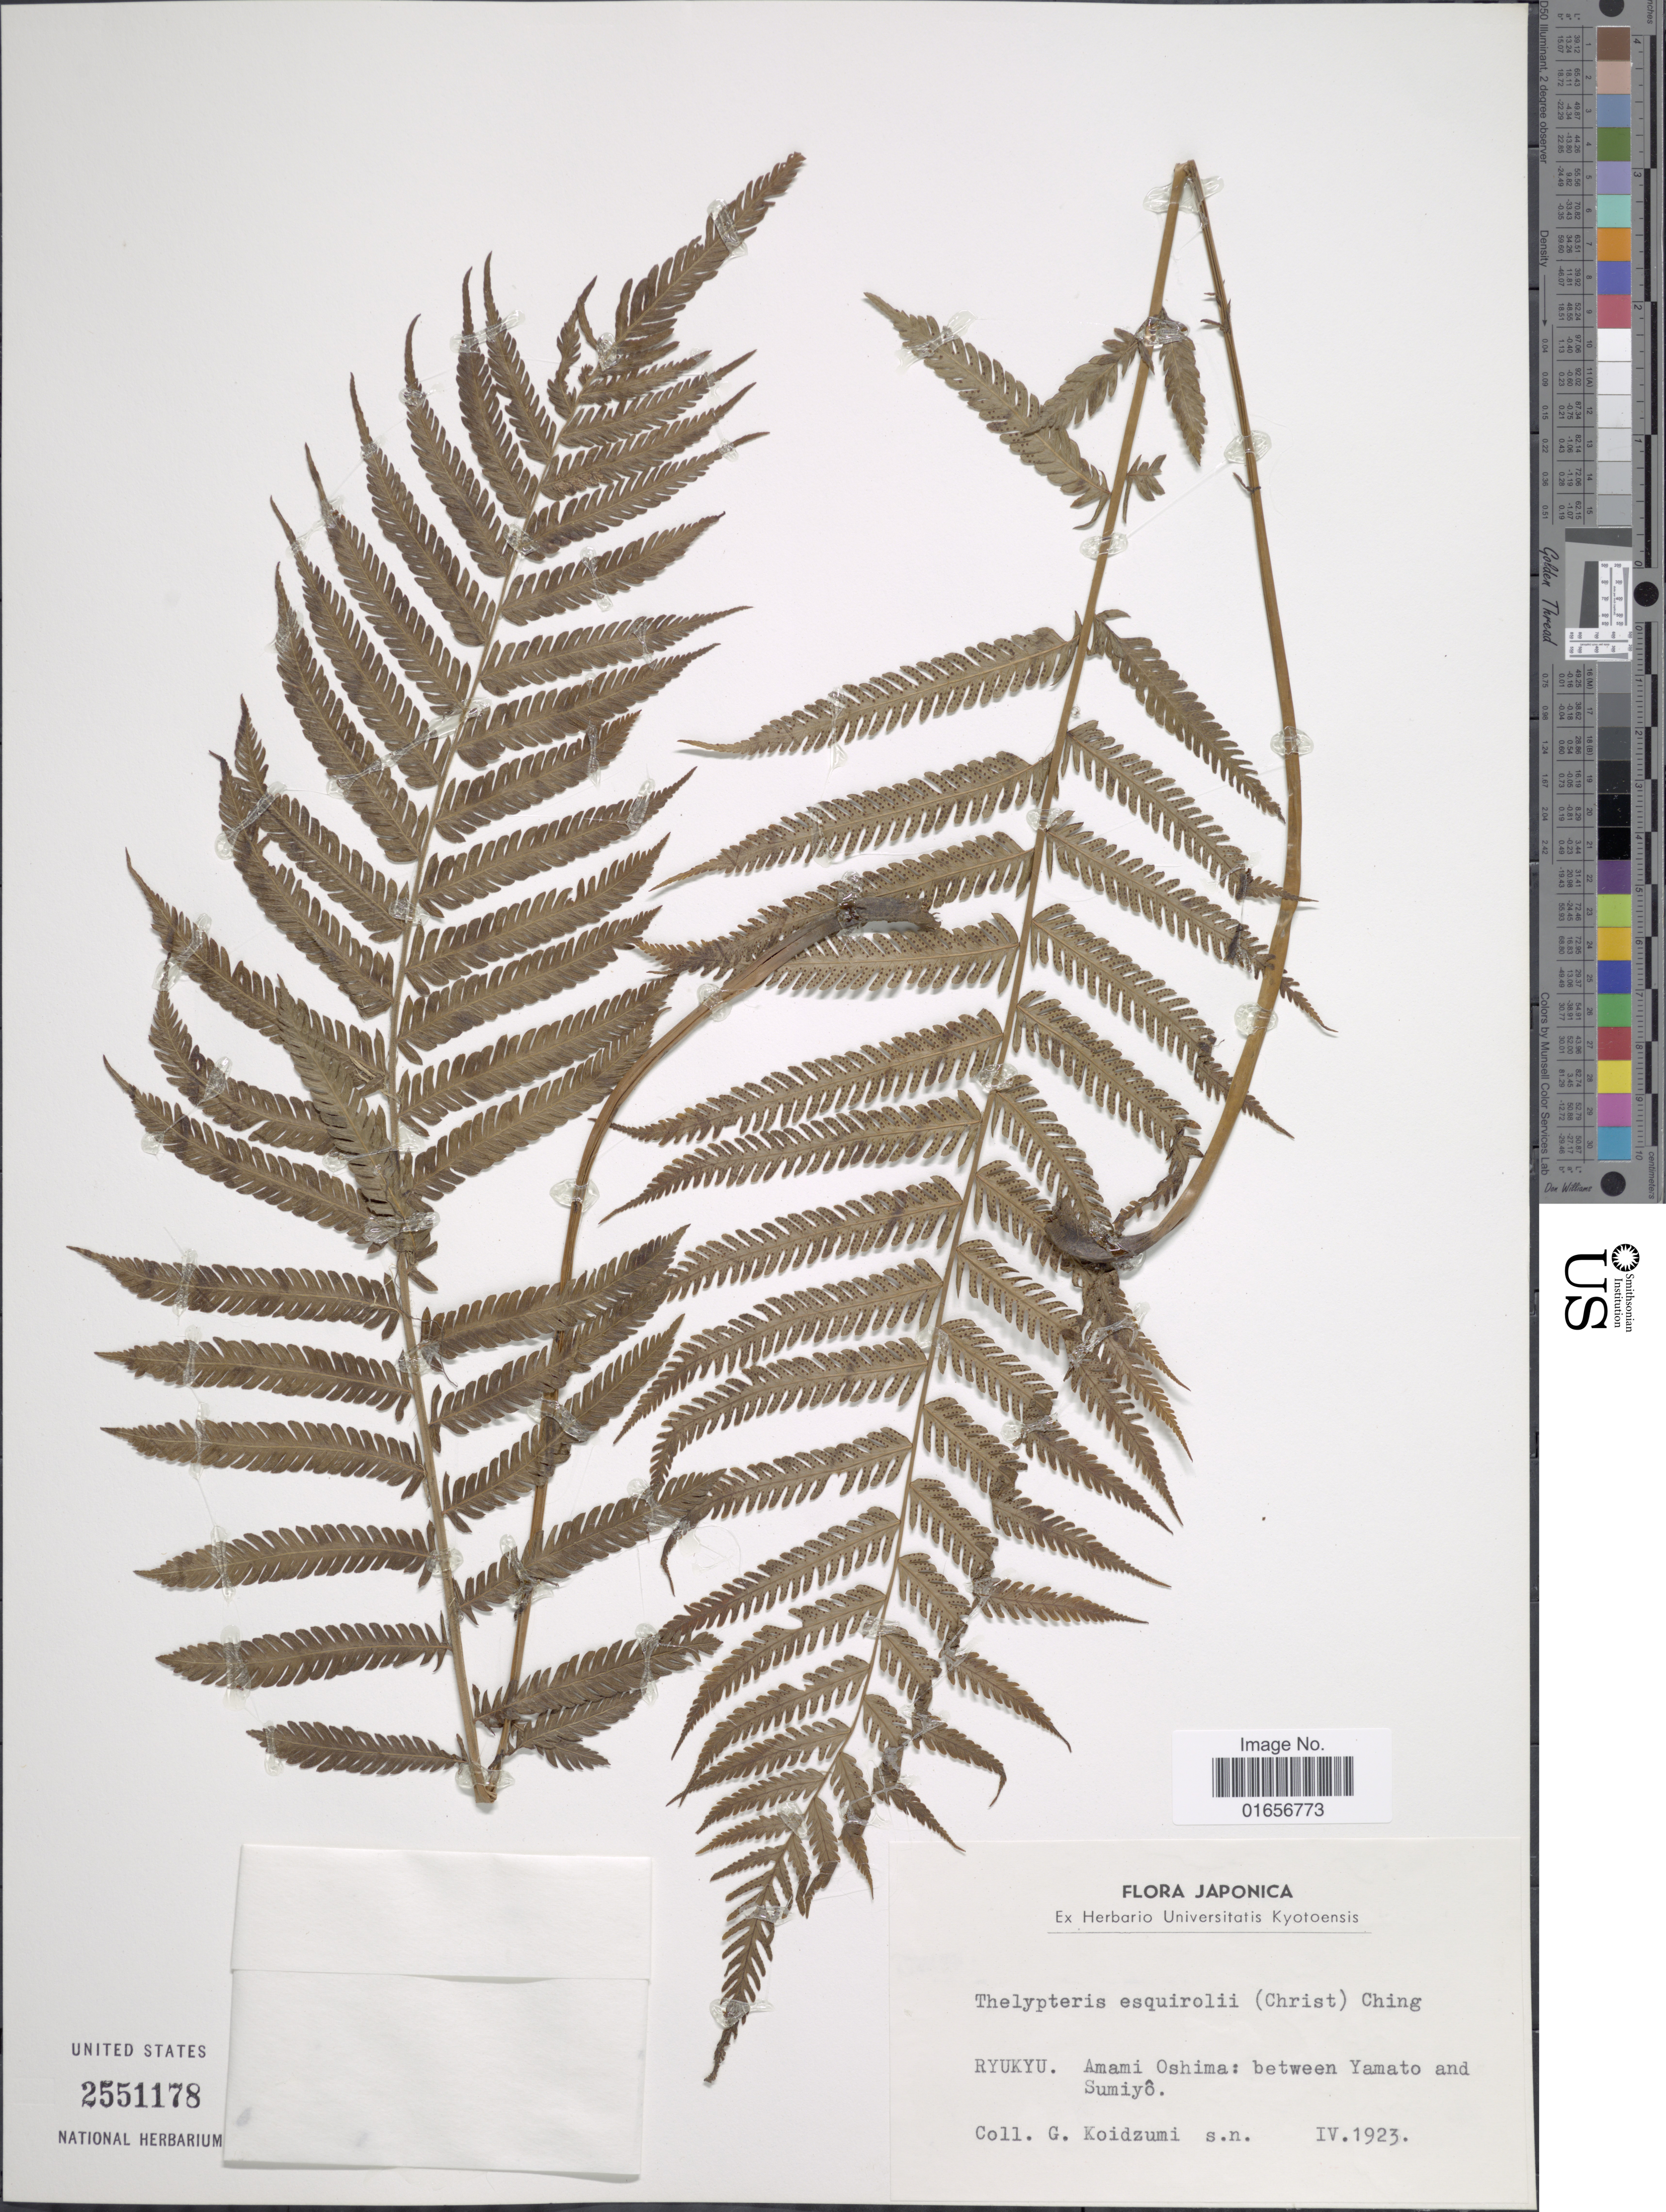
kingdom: Plantae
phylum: Tracheophyta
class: Polypodiopsida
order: Polypodiales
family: Thelypteridaceae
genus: Pseudocyclosorus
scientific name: Pseudocyclosorus esquirolii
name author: (Christ) Ching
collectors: G. Koidzumi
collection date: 1923-05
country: Japan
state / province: Okinawa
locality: Ryukyu, Amai Oshima; between Yamato and Sumiyô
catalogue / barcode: US 2551178